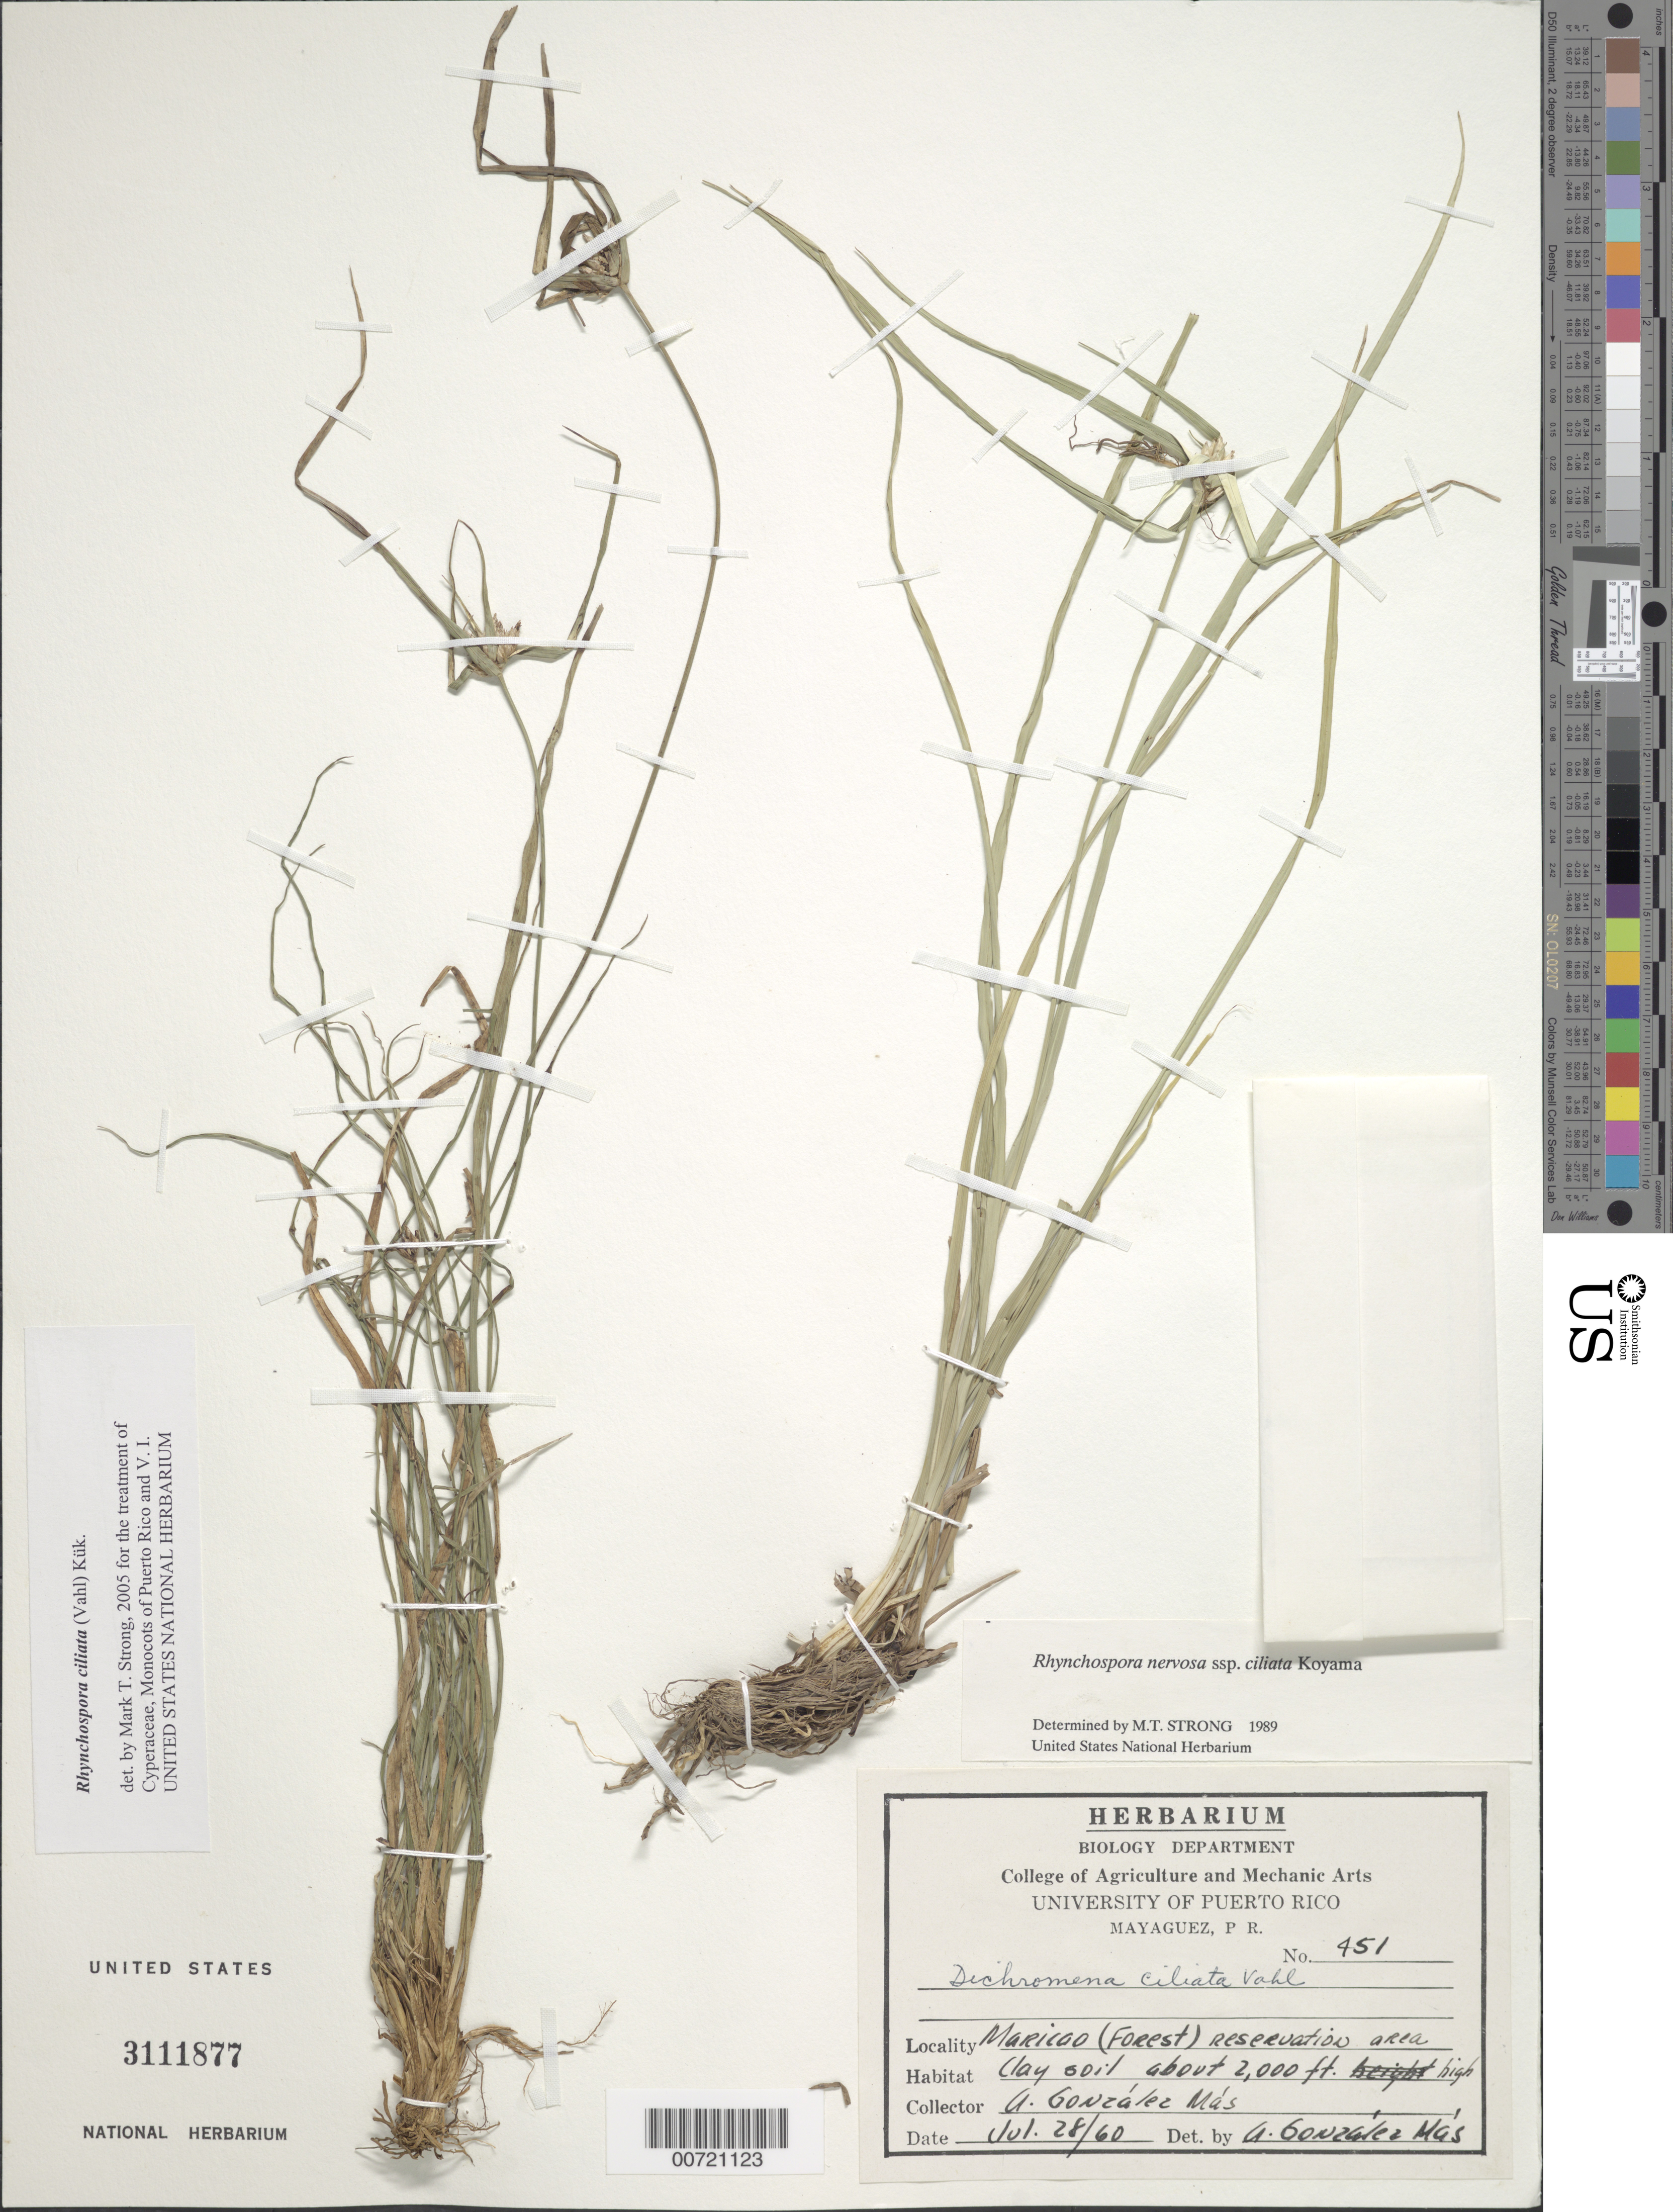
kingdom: Plantae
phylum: Tracheophyta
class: Liliopsida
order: Poales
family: Cyperaceae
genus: Rhynchospora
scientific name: Rhynchospora ciliata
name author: (G. Mey.) Kük.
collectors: A. González Más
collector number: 451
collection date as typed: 28 Jul 1960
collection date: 1960-07-28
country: Puerto Rico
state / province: Maricao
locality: Maricao Forest, recreation area.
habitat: Clay soil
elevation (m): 610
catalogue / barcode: US 3111877